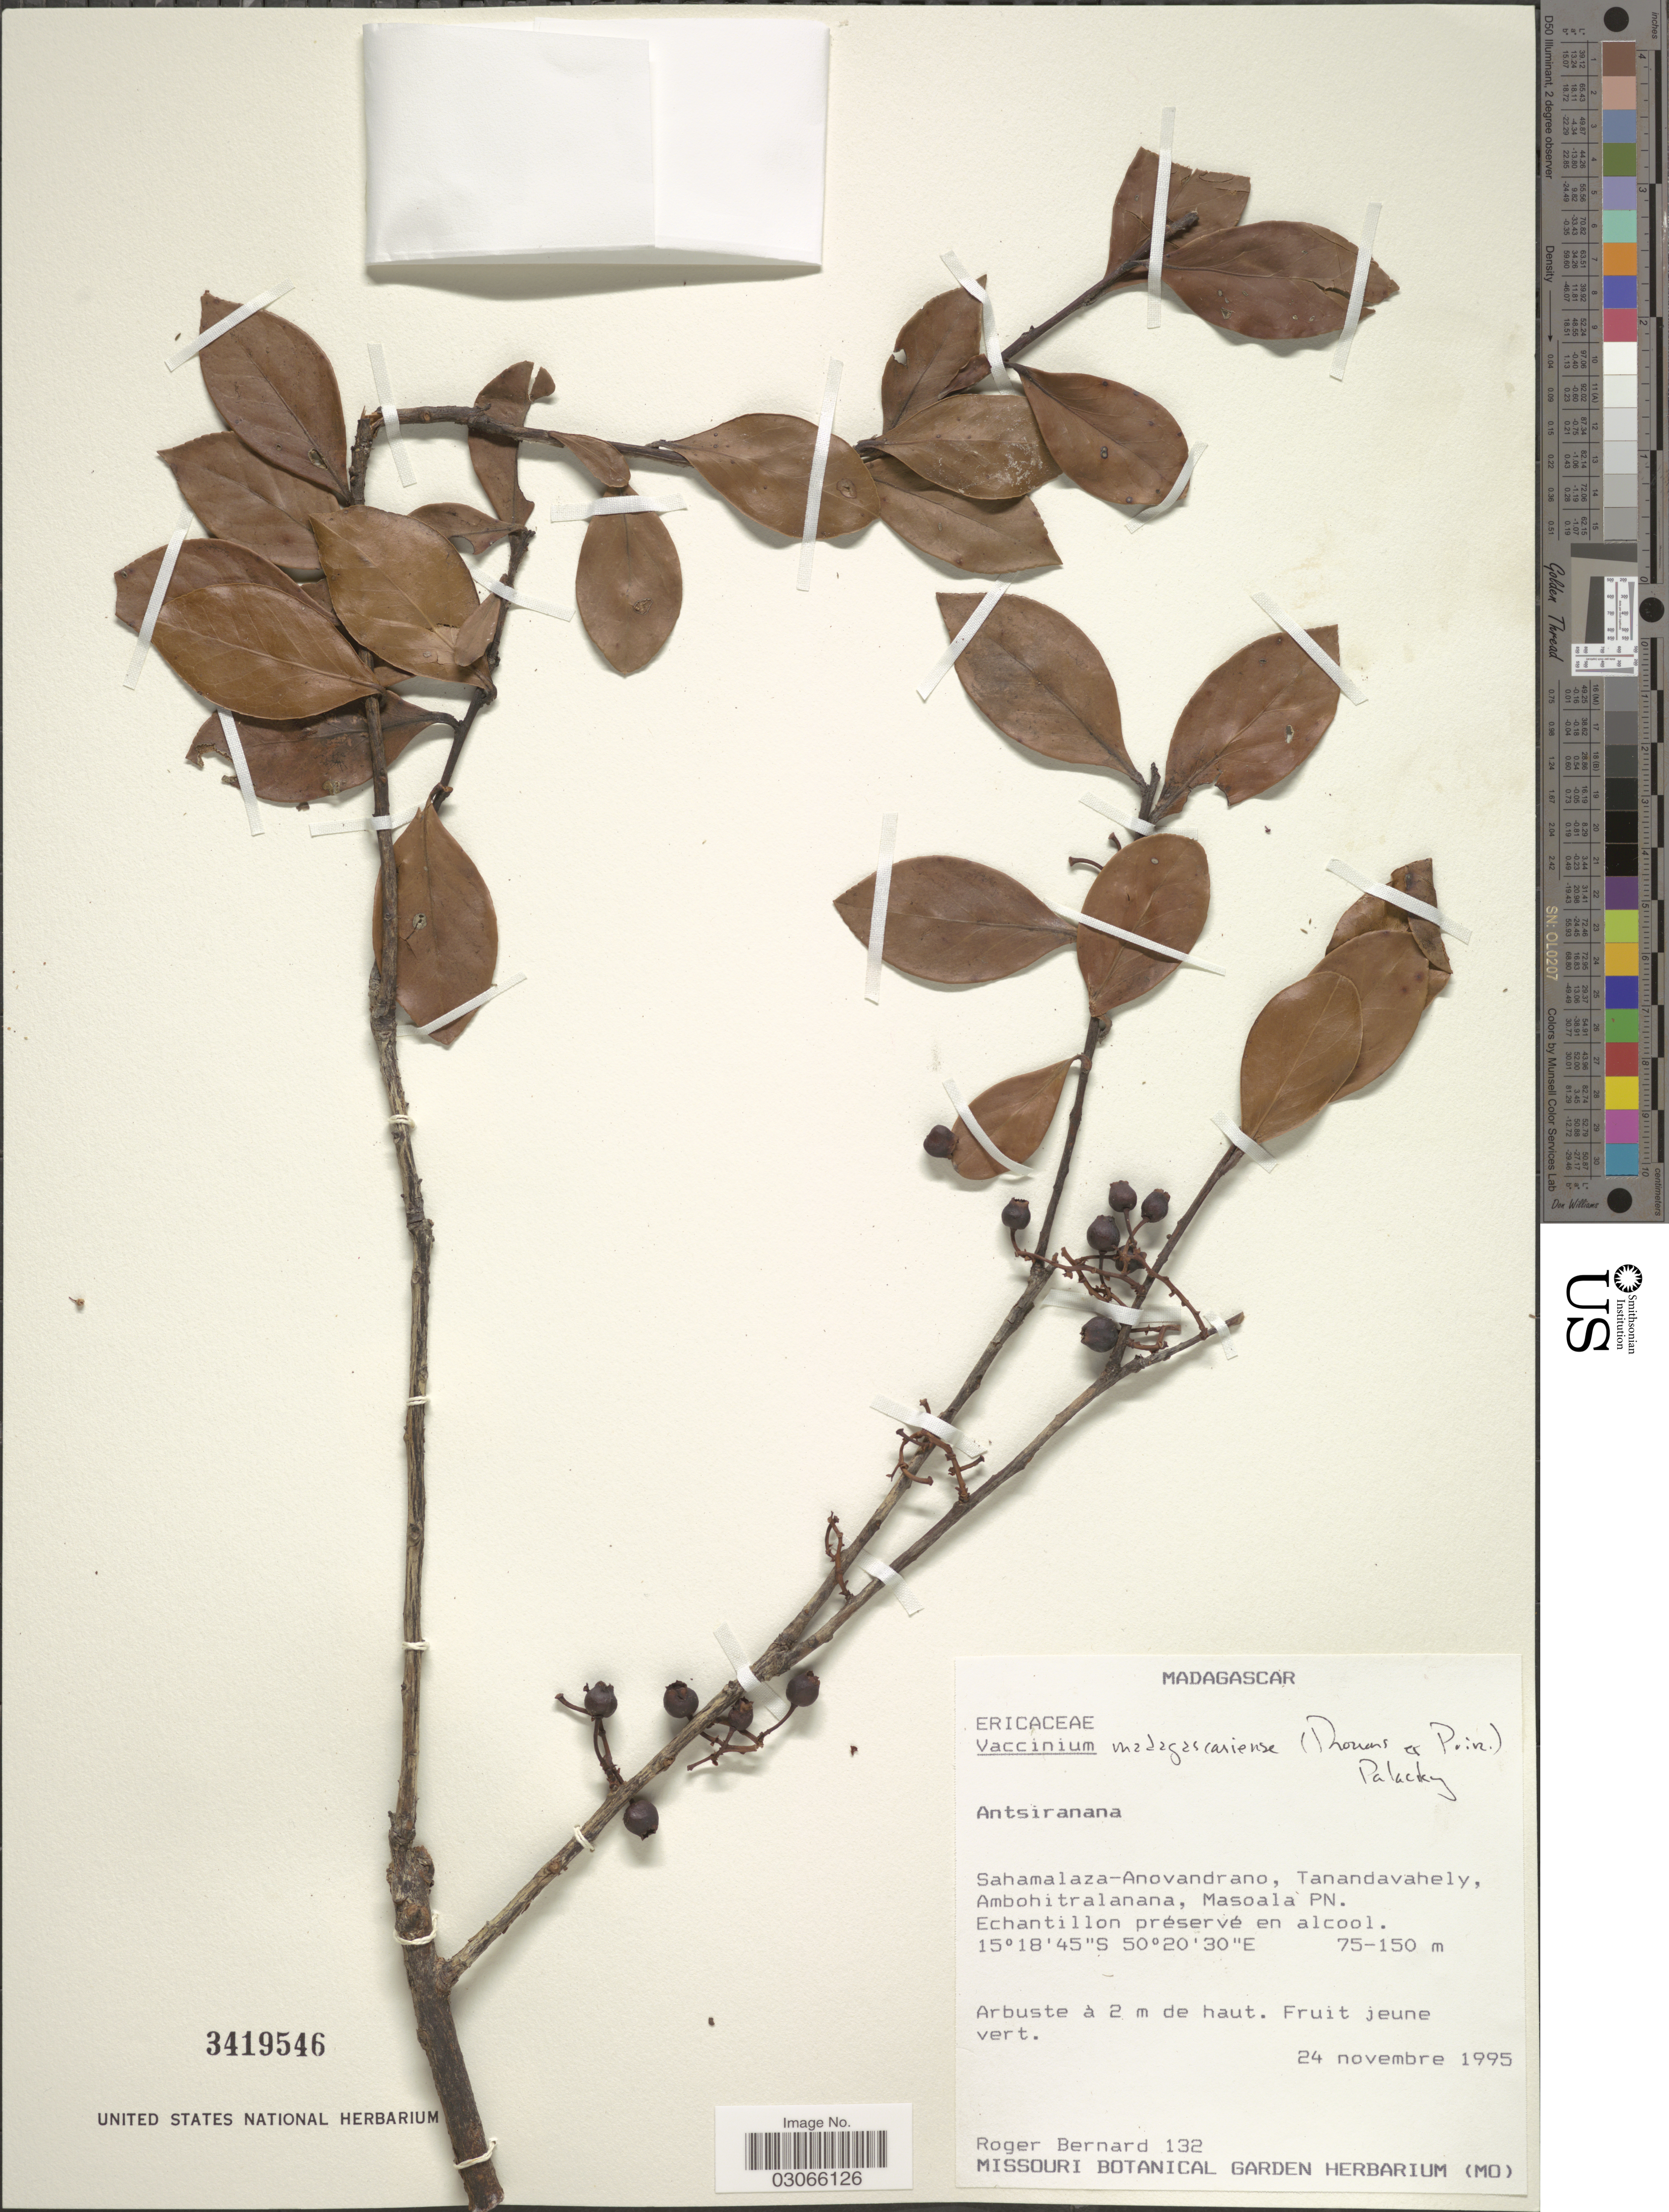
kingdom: Plantae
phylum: Tracheophyta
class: Magnoliopsida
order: Ericales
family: Ericaceae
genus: Vaccinium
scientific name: Vaccinium madagascariense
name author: (Thou. ex Poir.) Sleumer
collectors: R. Bernard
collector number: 132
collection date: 1995-11-24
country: Madagascar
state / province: Sava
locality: Sahamalaza-Anovandrano, Tanandavahely, Ambohitralanana, Masoala PN.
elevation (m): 75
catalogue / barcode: US 3419546